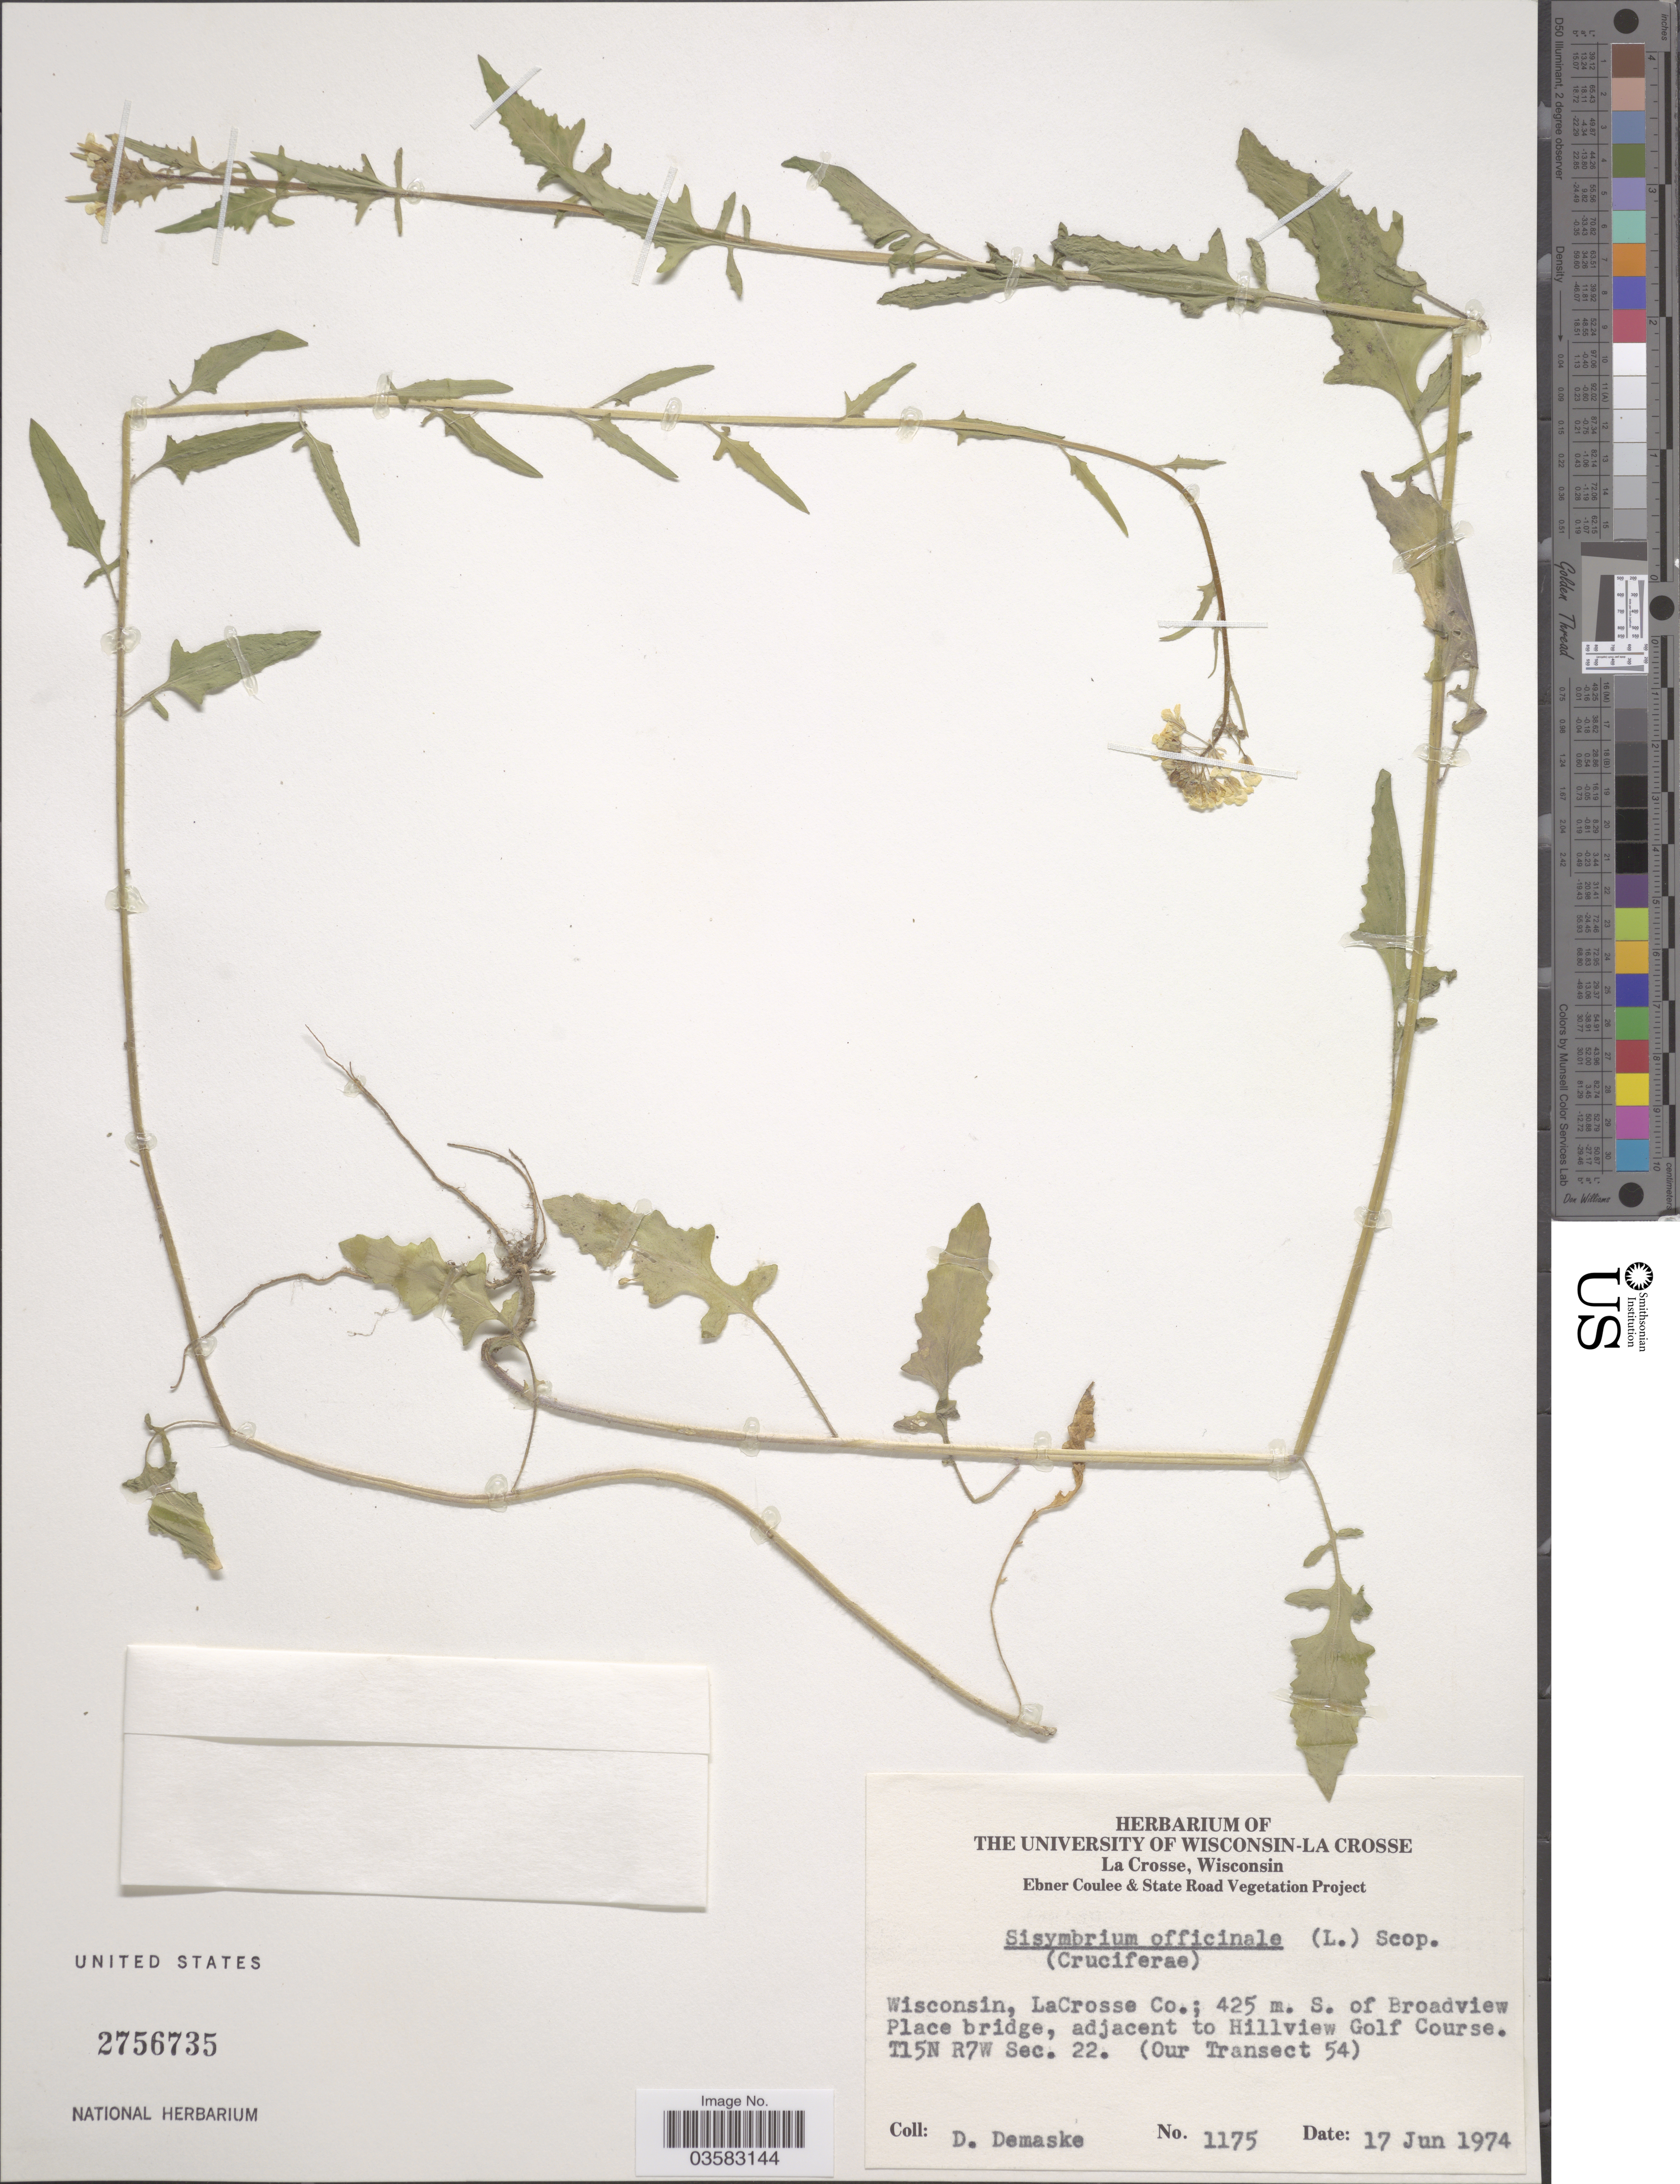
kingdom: Plantae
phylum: Tracheophyta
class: Magnoliopsida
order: Brassicales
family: Brassicaceae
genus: Sisymbrium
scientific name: Sisymbrium officinale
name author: (L.) Scop.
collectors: D. Demaske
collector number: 1175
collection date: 1974-06-17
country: United States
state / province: Wisconsin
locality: La Crosse. Co.; 425 m. S. of Broadview Place bridge, adjacent to Hillview Golf Course. T15N R7W Sec. 22. (Our Transect 54).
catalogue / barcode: US 2756735